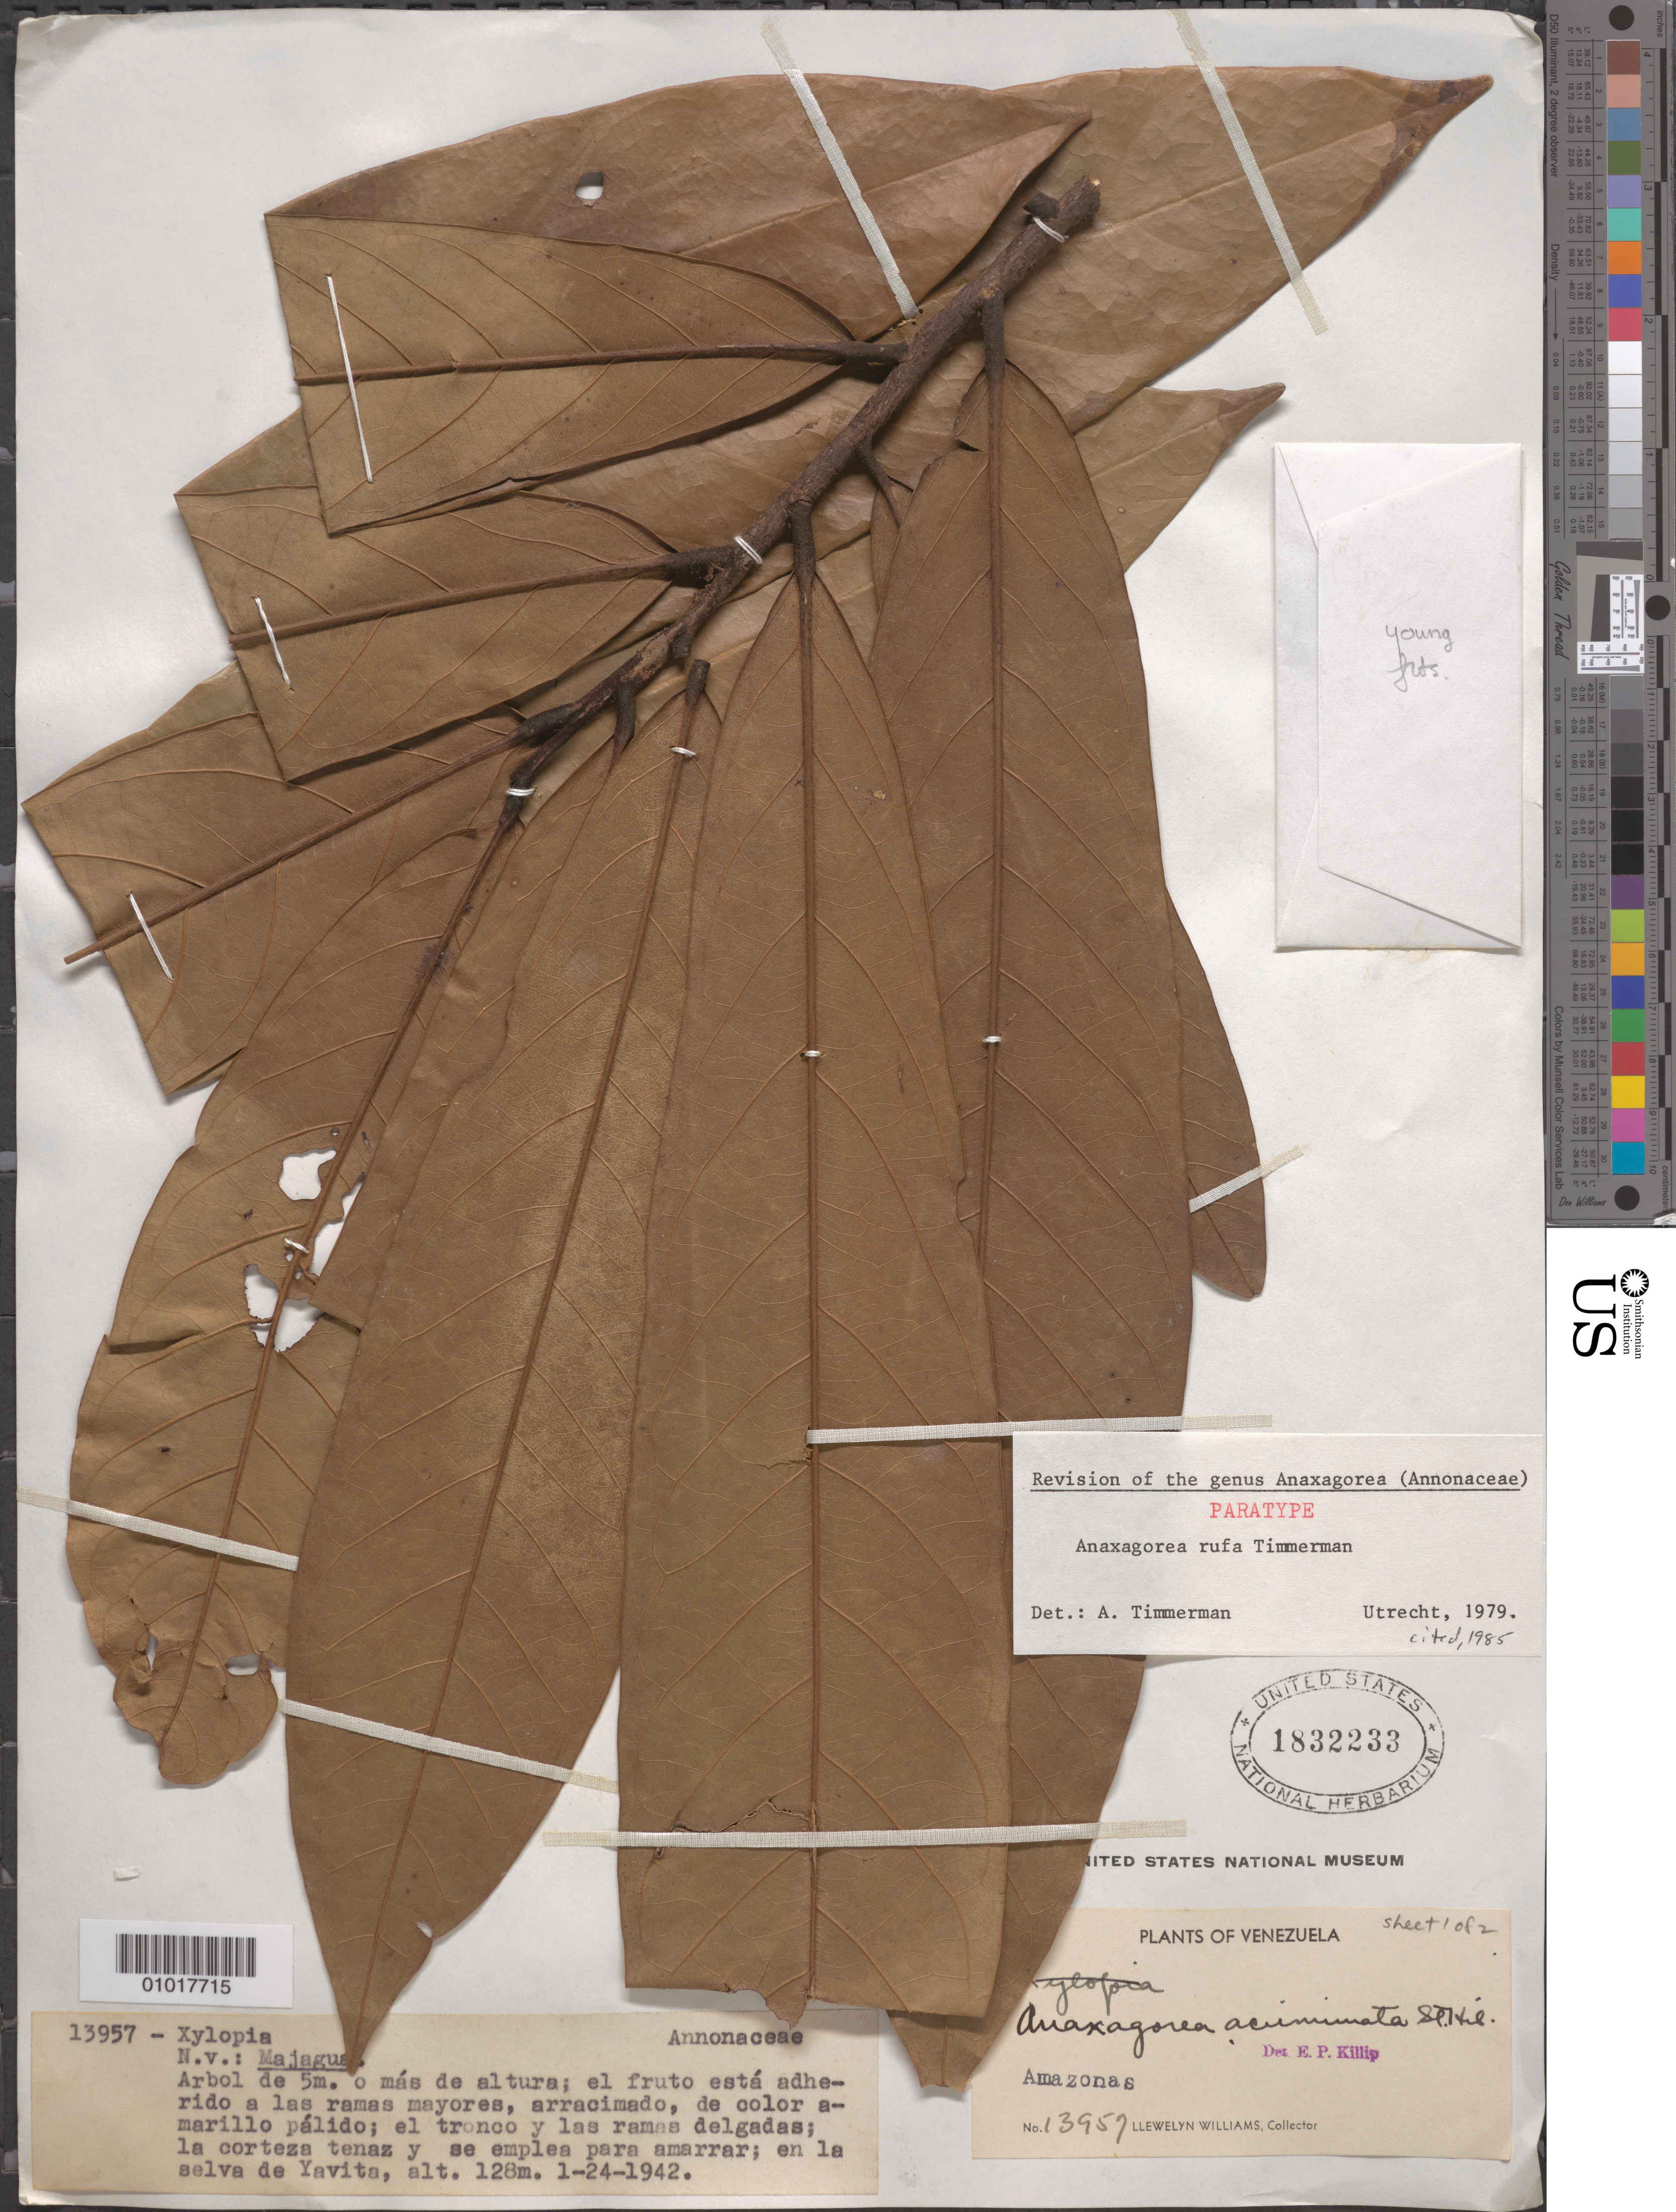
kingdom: Plantae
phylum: Tracheophyta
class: Magnoliopsida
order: Magnoliales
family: Annonaceae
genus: Anaxagorea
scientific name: Anaxagorea rufa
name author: Timmerman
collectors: Ll. Williams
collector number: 13957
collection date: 1942-01-24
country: Venezuela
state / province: Amazonas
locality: En la selva de Yavita.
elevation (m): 128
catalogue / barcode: US 1832233